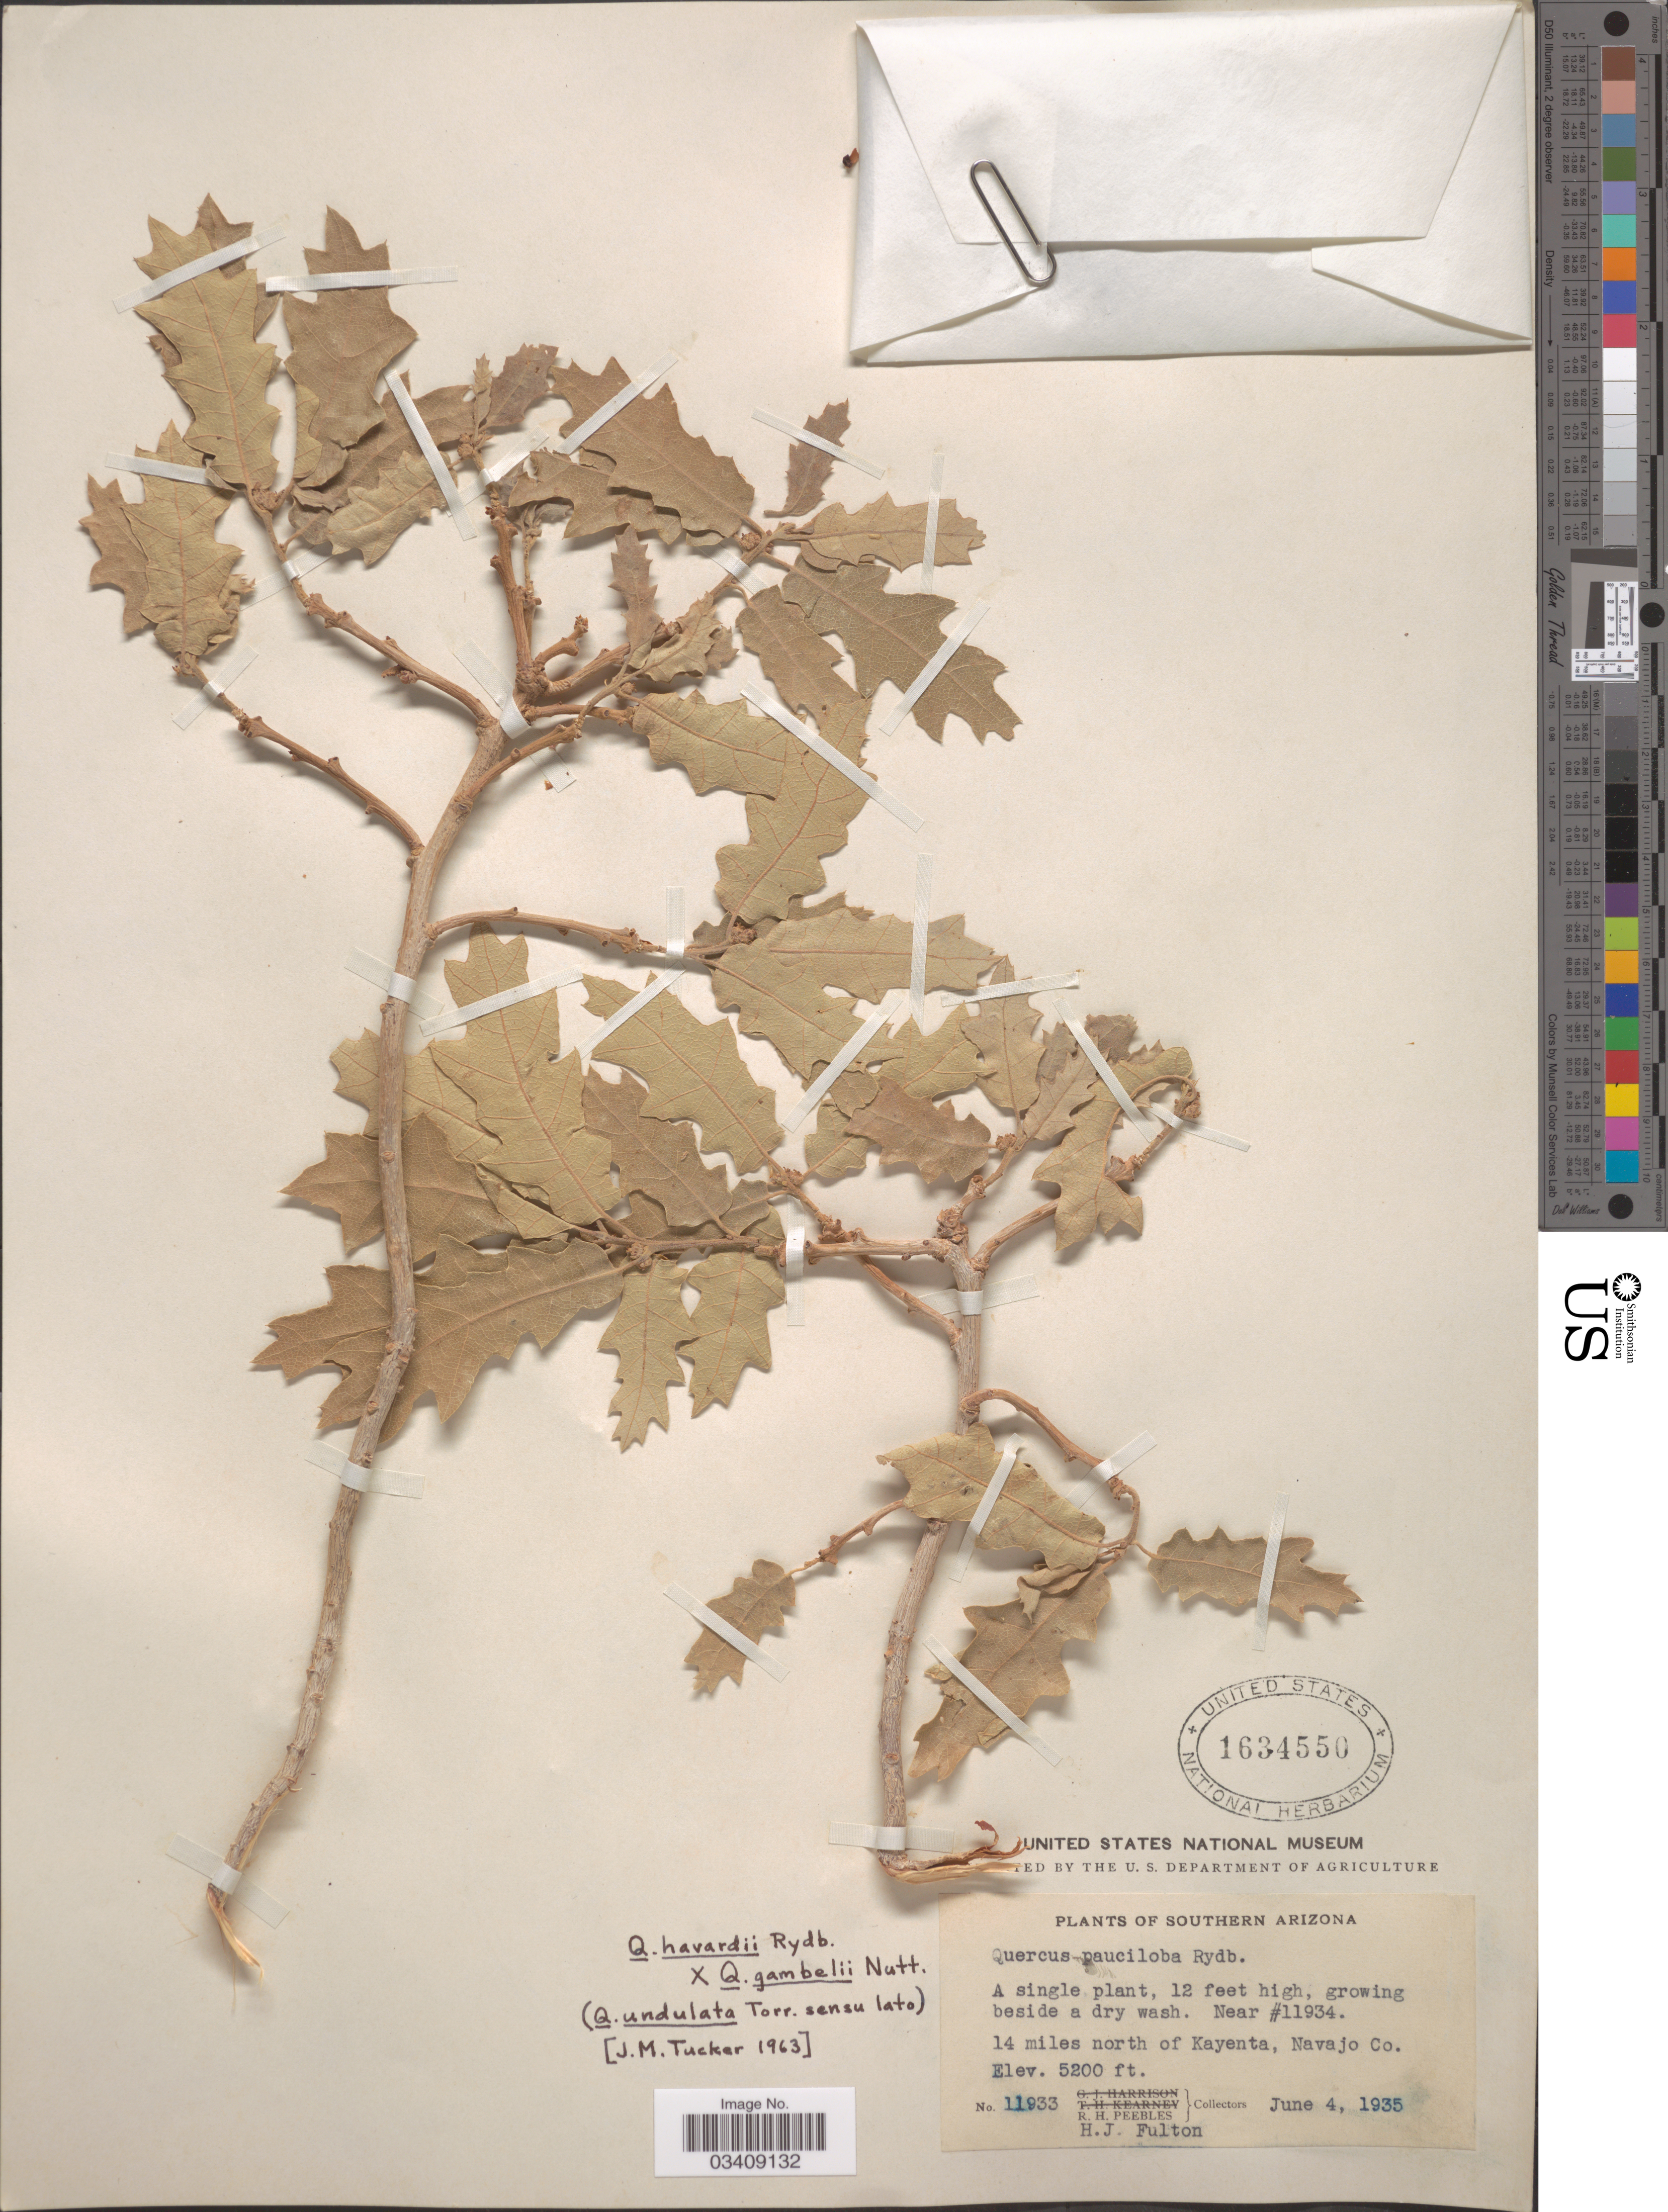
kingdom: Plantae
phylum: Tracheophyta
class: Magnoliopsida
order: Fagales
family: Fagaceae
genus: Quercus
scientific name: Quercus undulata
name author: Torr.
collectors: R. H. Peebles & H. Fulton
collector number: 11933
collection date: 1935-06-04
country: United States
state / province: Arizona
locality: Southern Arizona. 14 miles north of Kayenta, Navajo Co.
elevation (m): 1585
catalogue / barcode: US 1634550